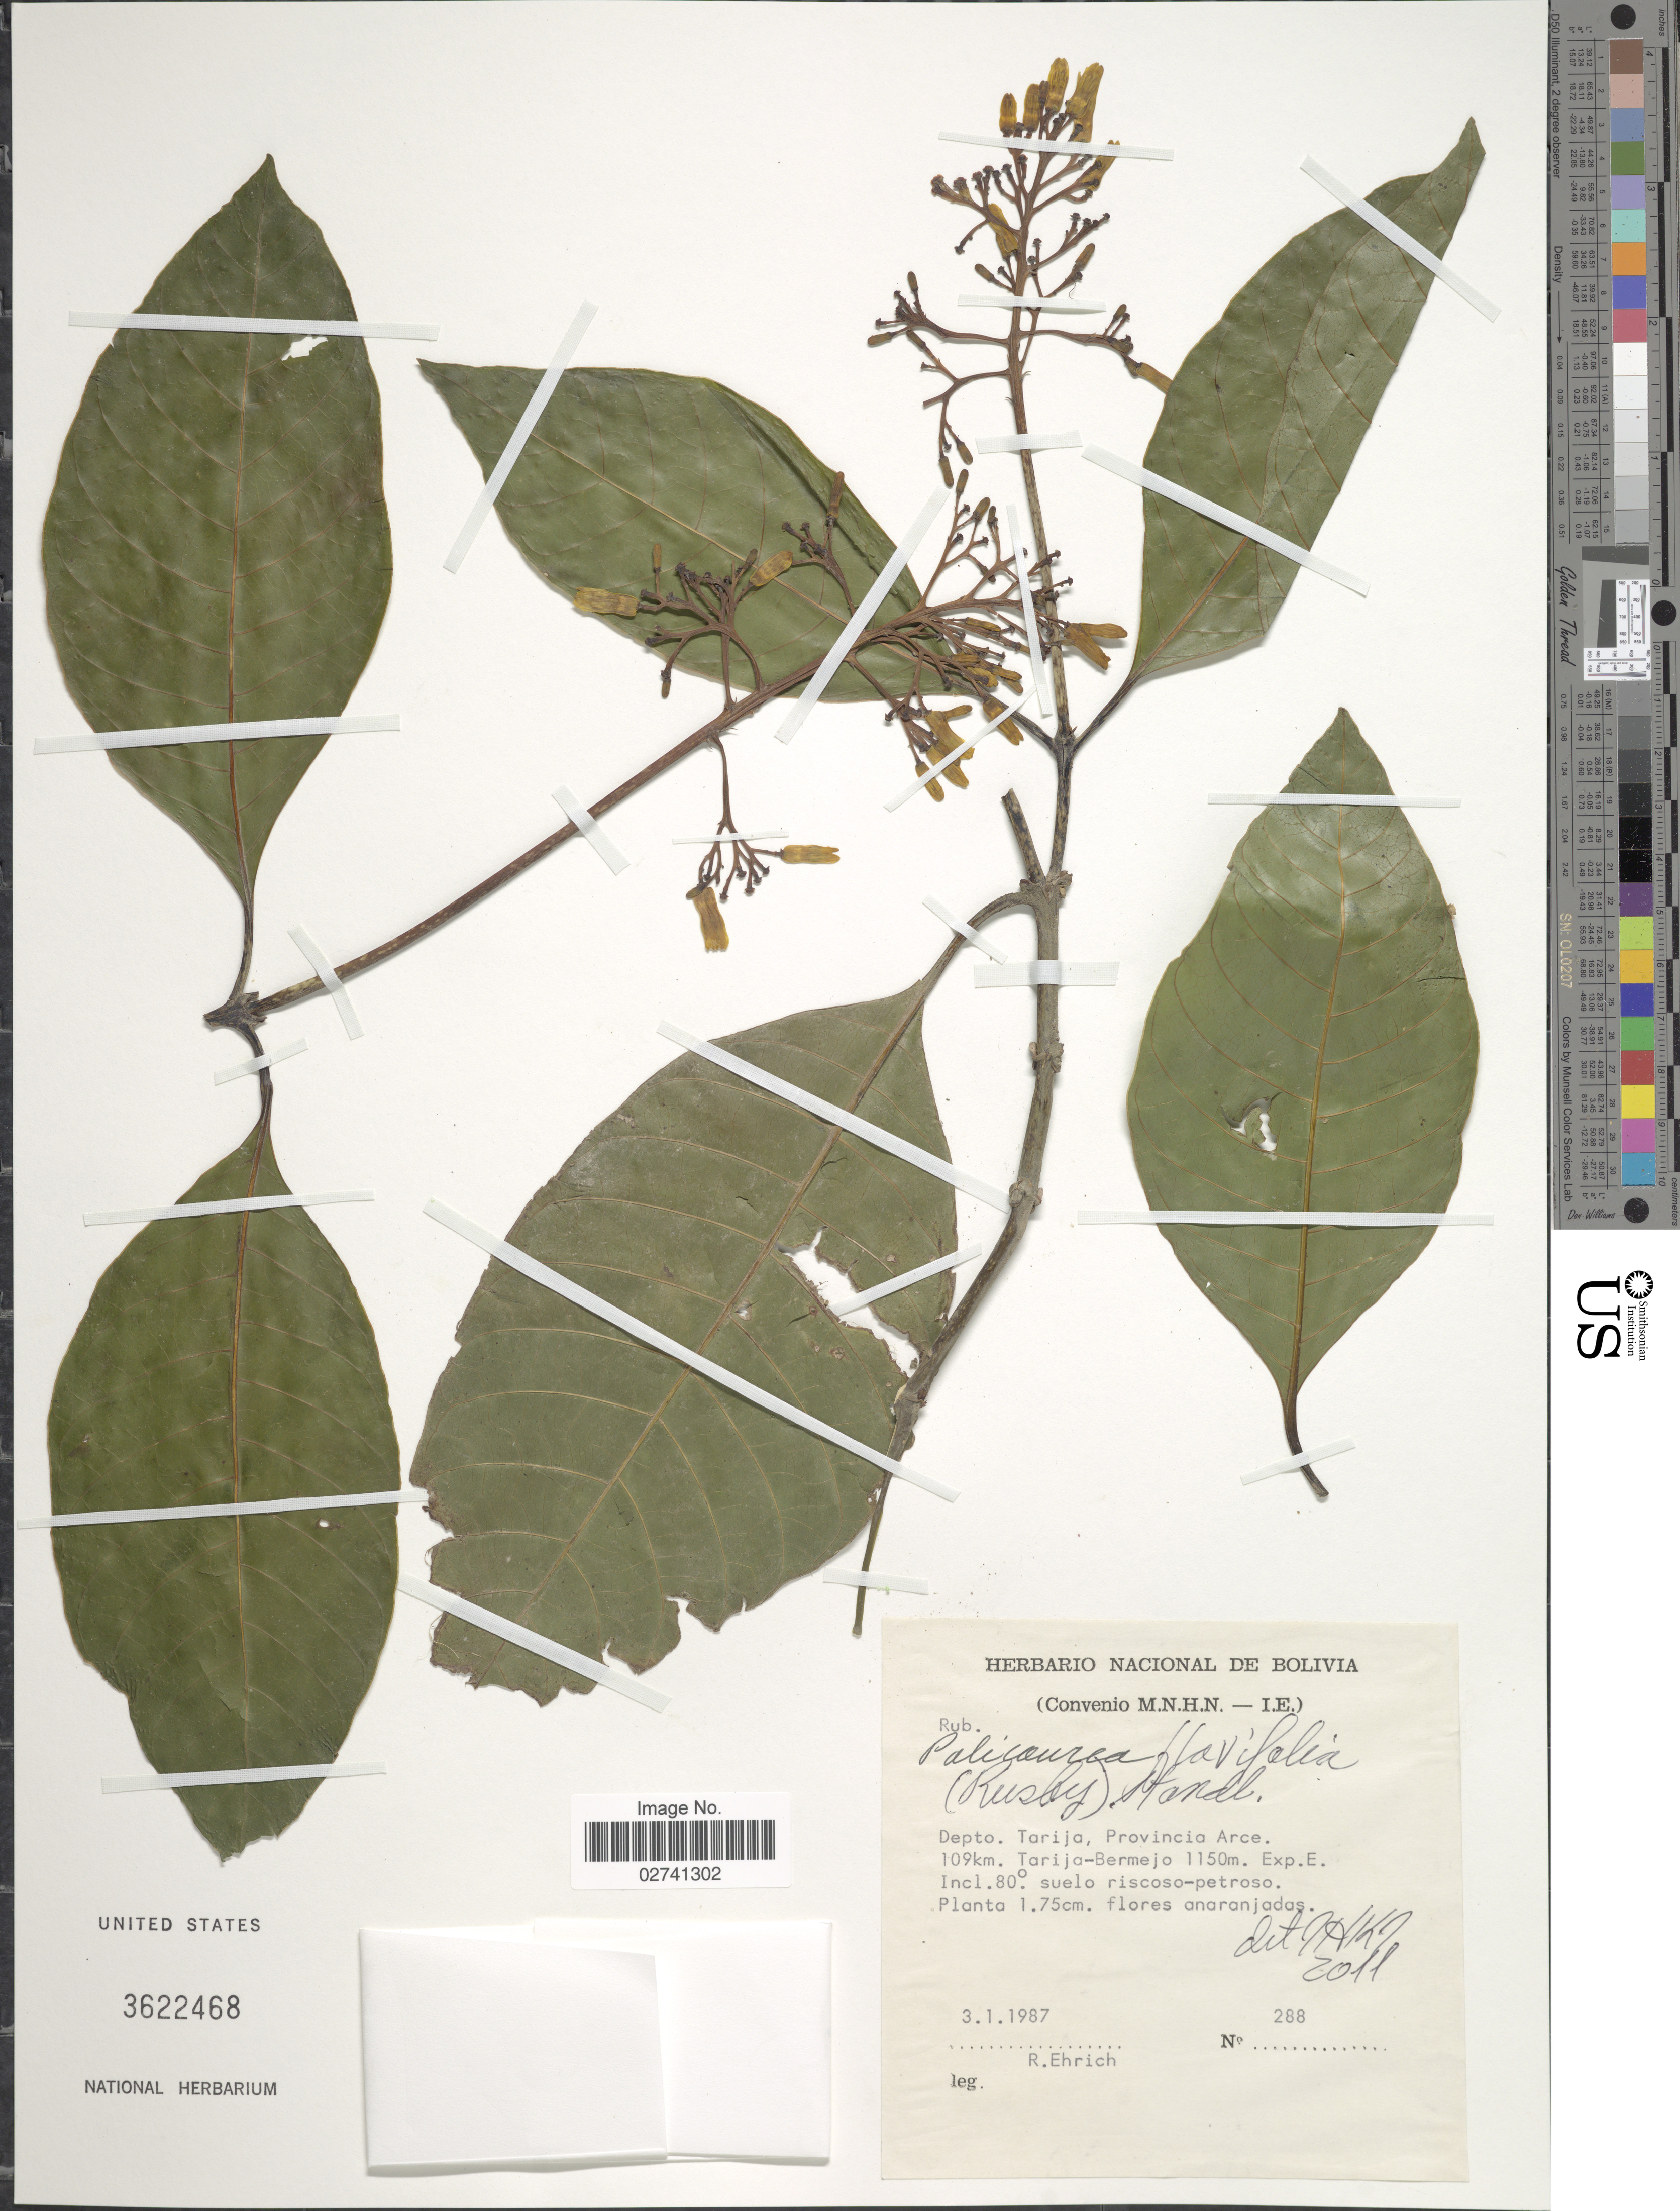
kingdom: Plantae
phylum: Tracheophyta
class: Magnoliopsida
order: Gentianales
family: Rubiaceae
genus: Palicourea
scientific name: Palicourea flavifolia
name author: (Rusby) Standl.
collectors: R. Ehrich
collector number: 288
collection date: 1987-01-03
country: Bolivia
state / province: Tarija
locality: Provincia Arce. 109km. Tarija-Bermejo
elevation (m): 1150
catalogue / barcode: US 3622468